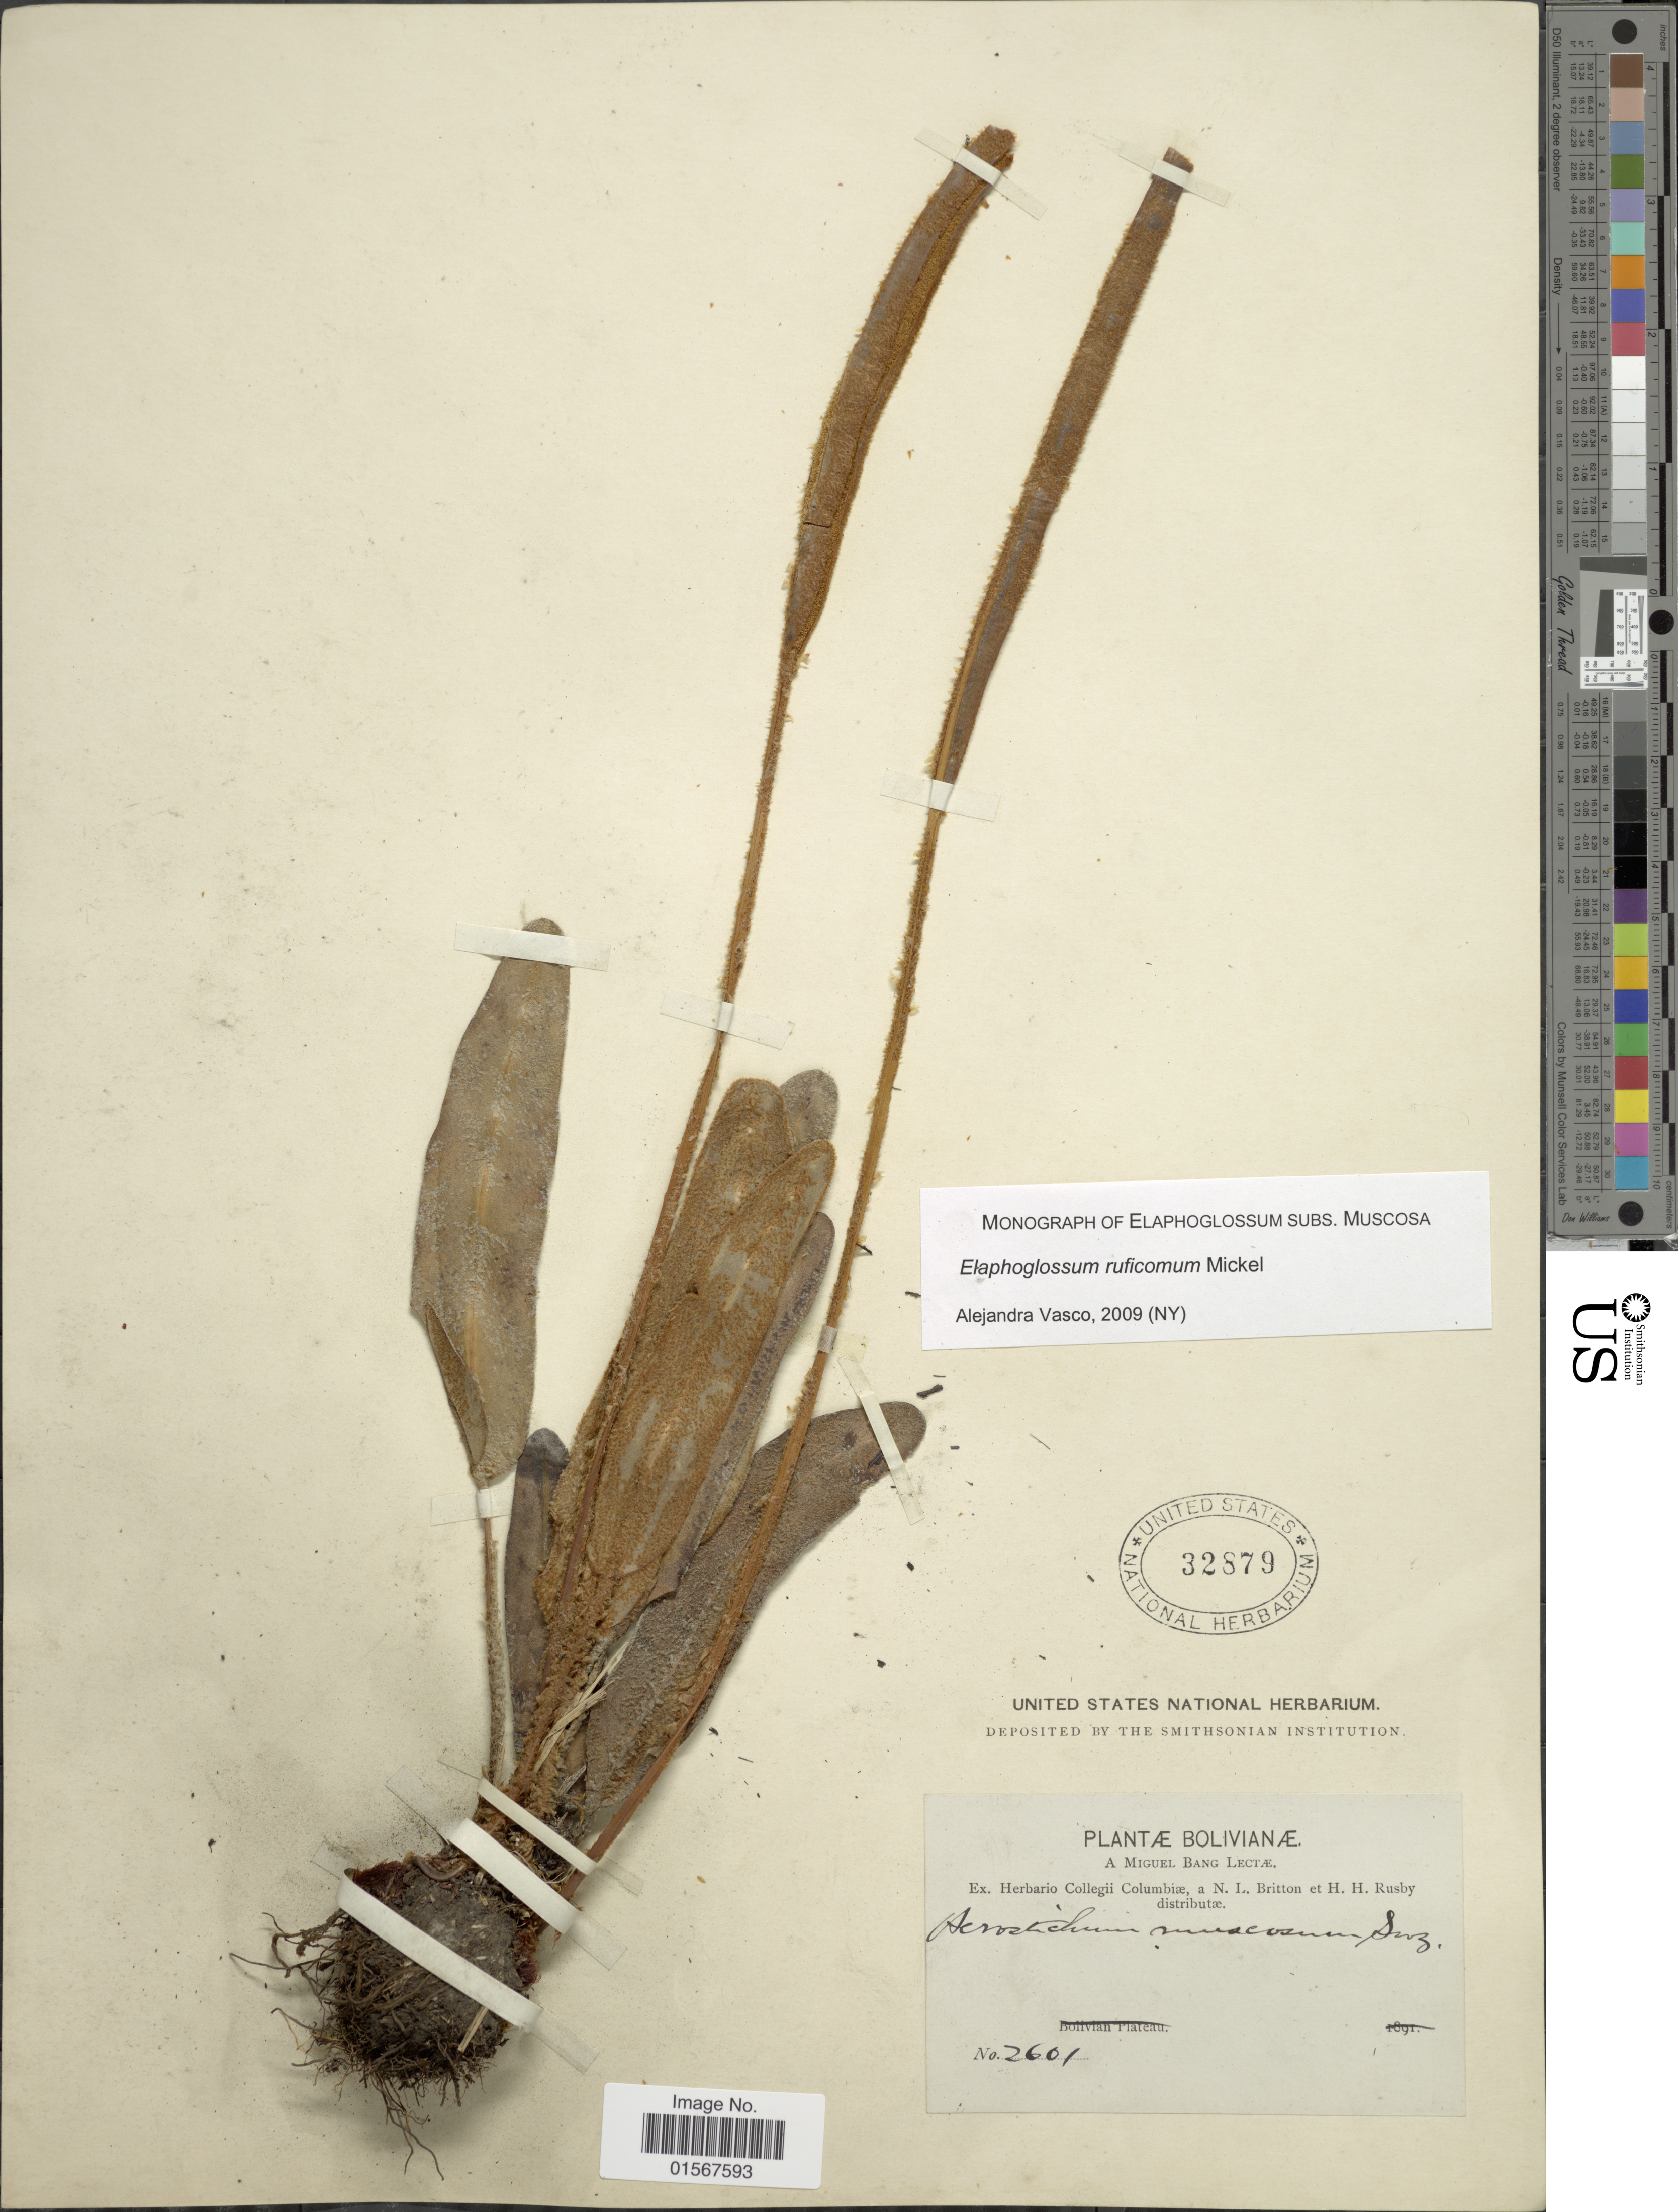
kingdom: Plantae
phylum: Tracheophyta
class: Polypodiopsida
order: Polypodiales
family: Dryopteridaceae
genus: Elaphoglossum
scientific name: Elaphoglossum ruficomum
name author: Mickel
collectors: M. Bang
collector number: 2601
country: Bolivia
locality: Bolivianae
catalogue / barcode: US 32879